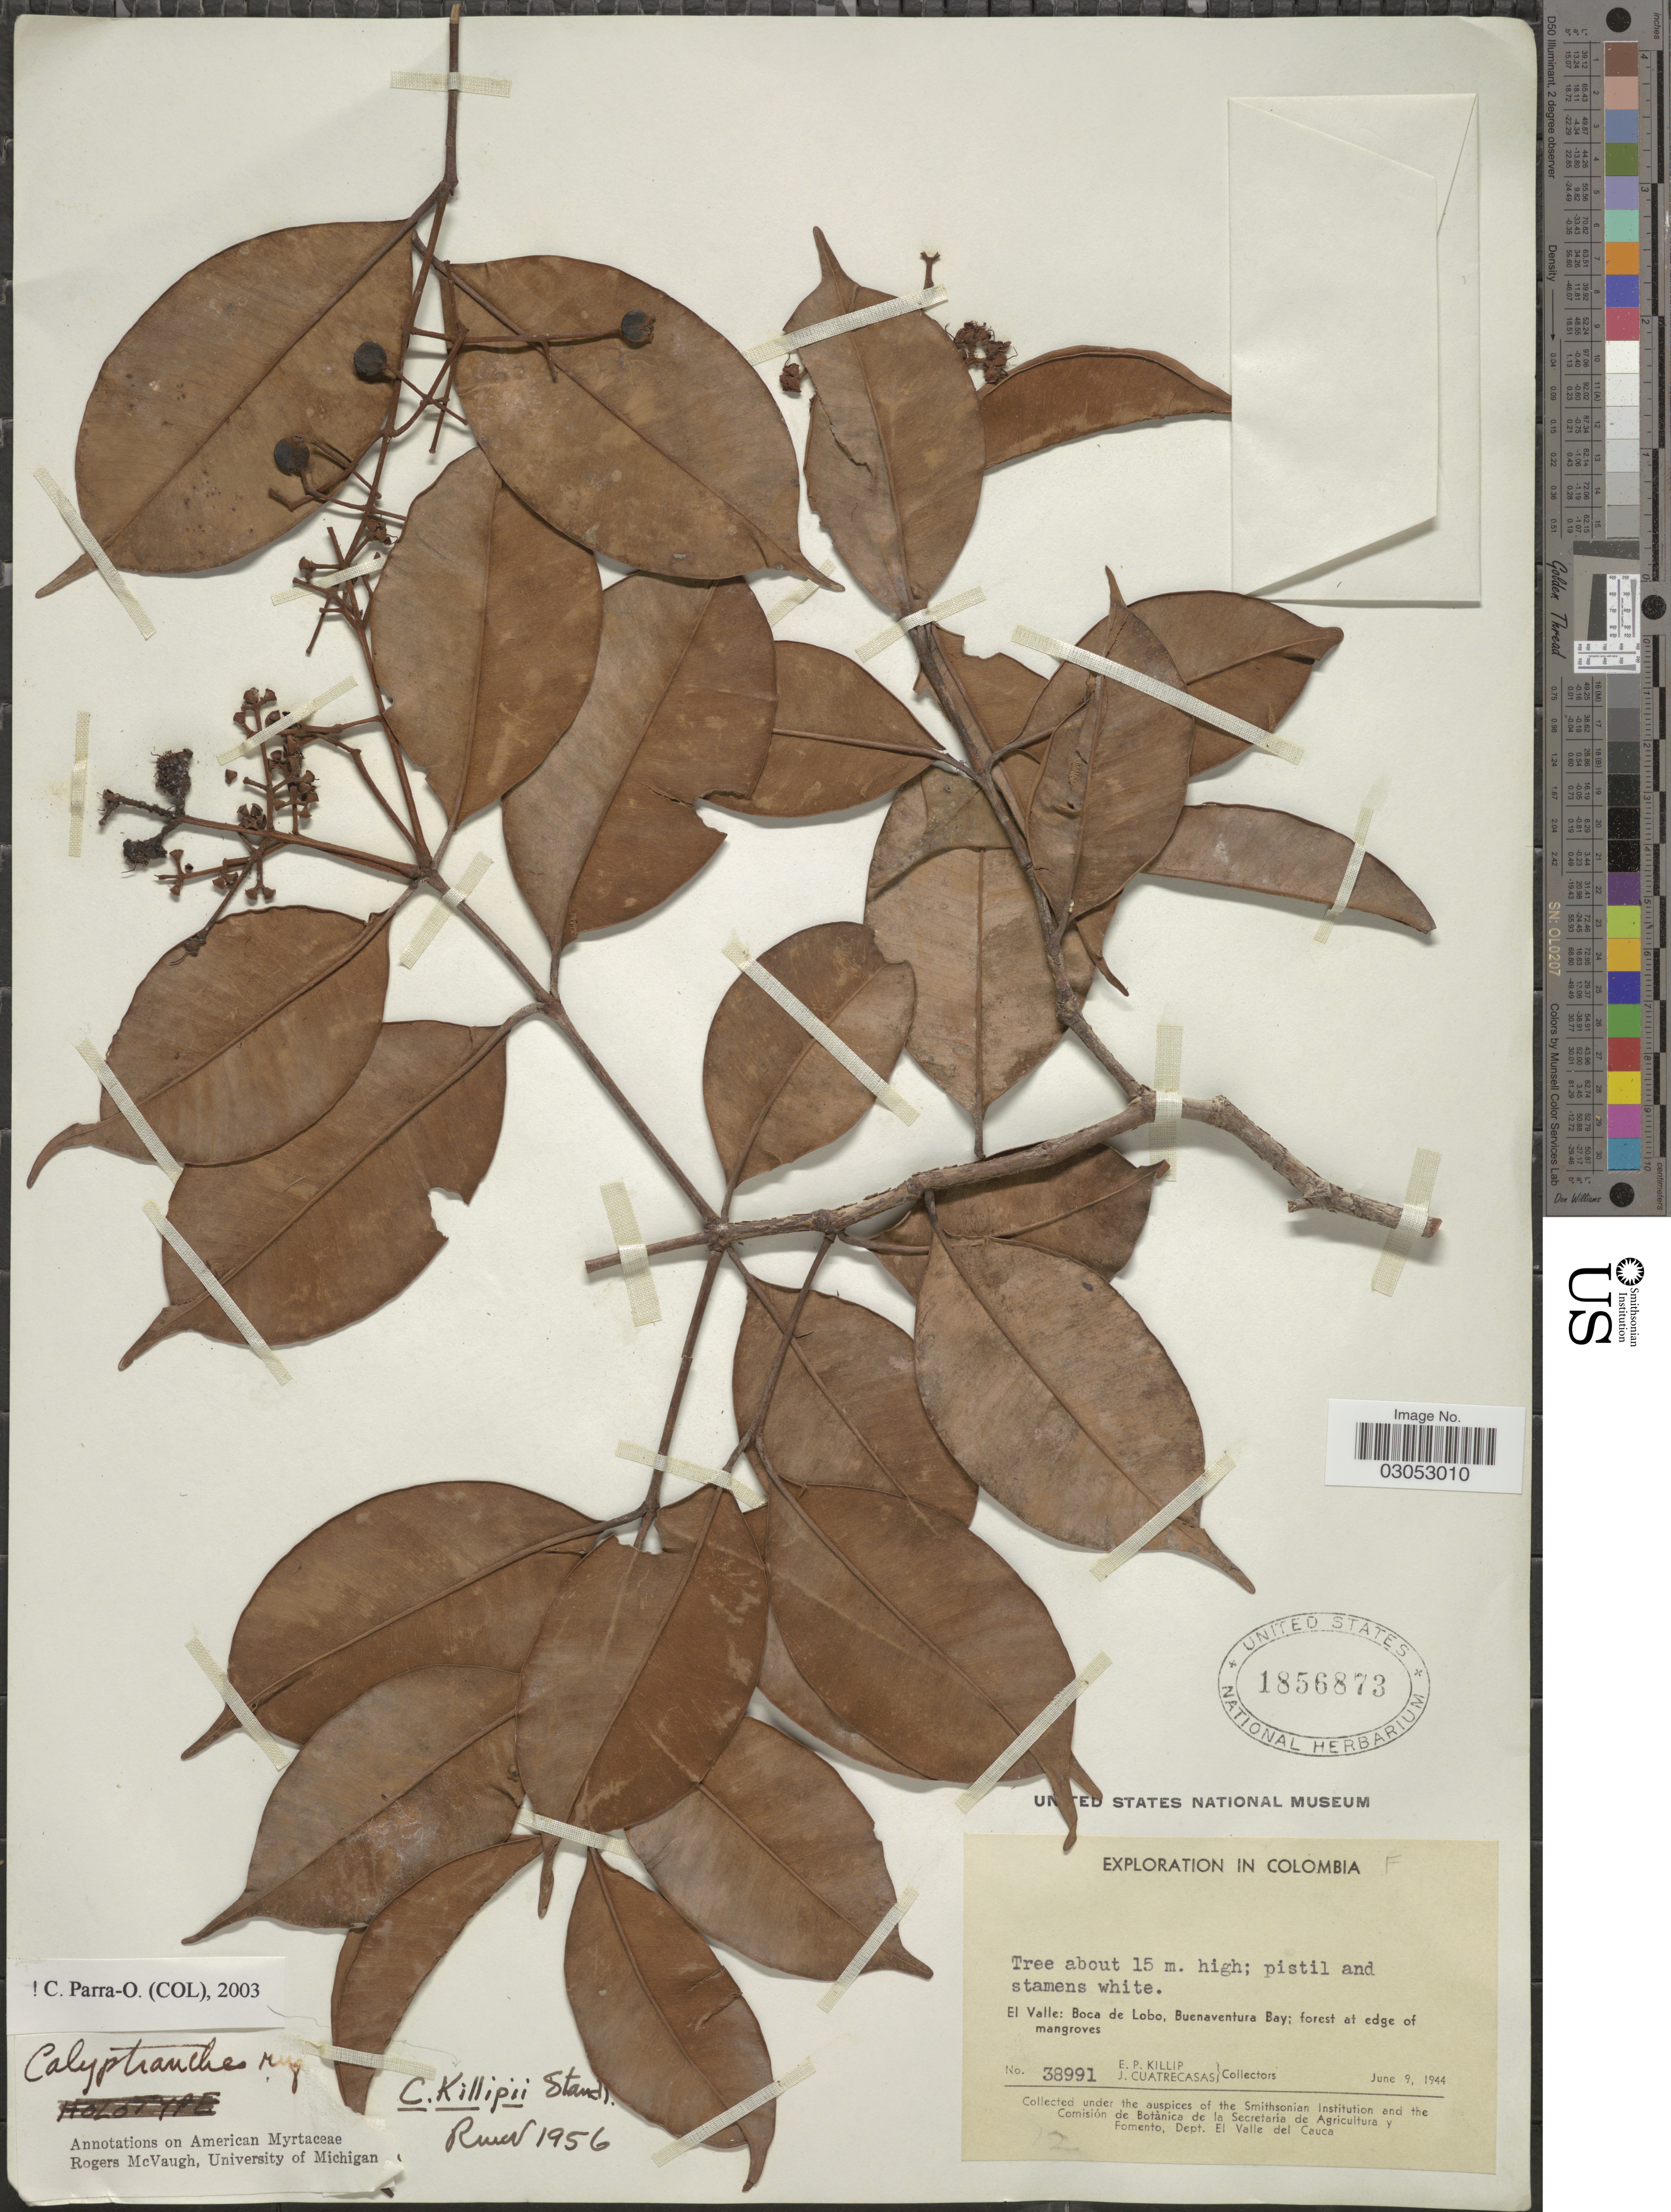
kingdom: Plantae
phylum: Tracheophyta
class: Magnoliopsida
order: Myrtales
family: Myrtaceae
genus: Myrcia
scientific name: Myrcia killipii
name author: (Standl.) A.R. Lourenço & Parra-Os.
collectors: E. P. Killip & J. Cuatrecasas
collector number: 38991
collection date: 1944-06-09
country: Colombia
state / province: Valle del Cauca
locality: El Valle: Boca de Lobo, Buenaventura Bay.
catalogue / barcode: US 1856873